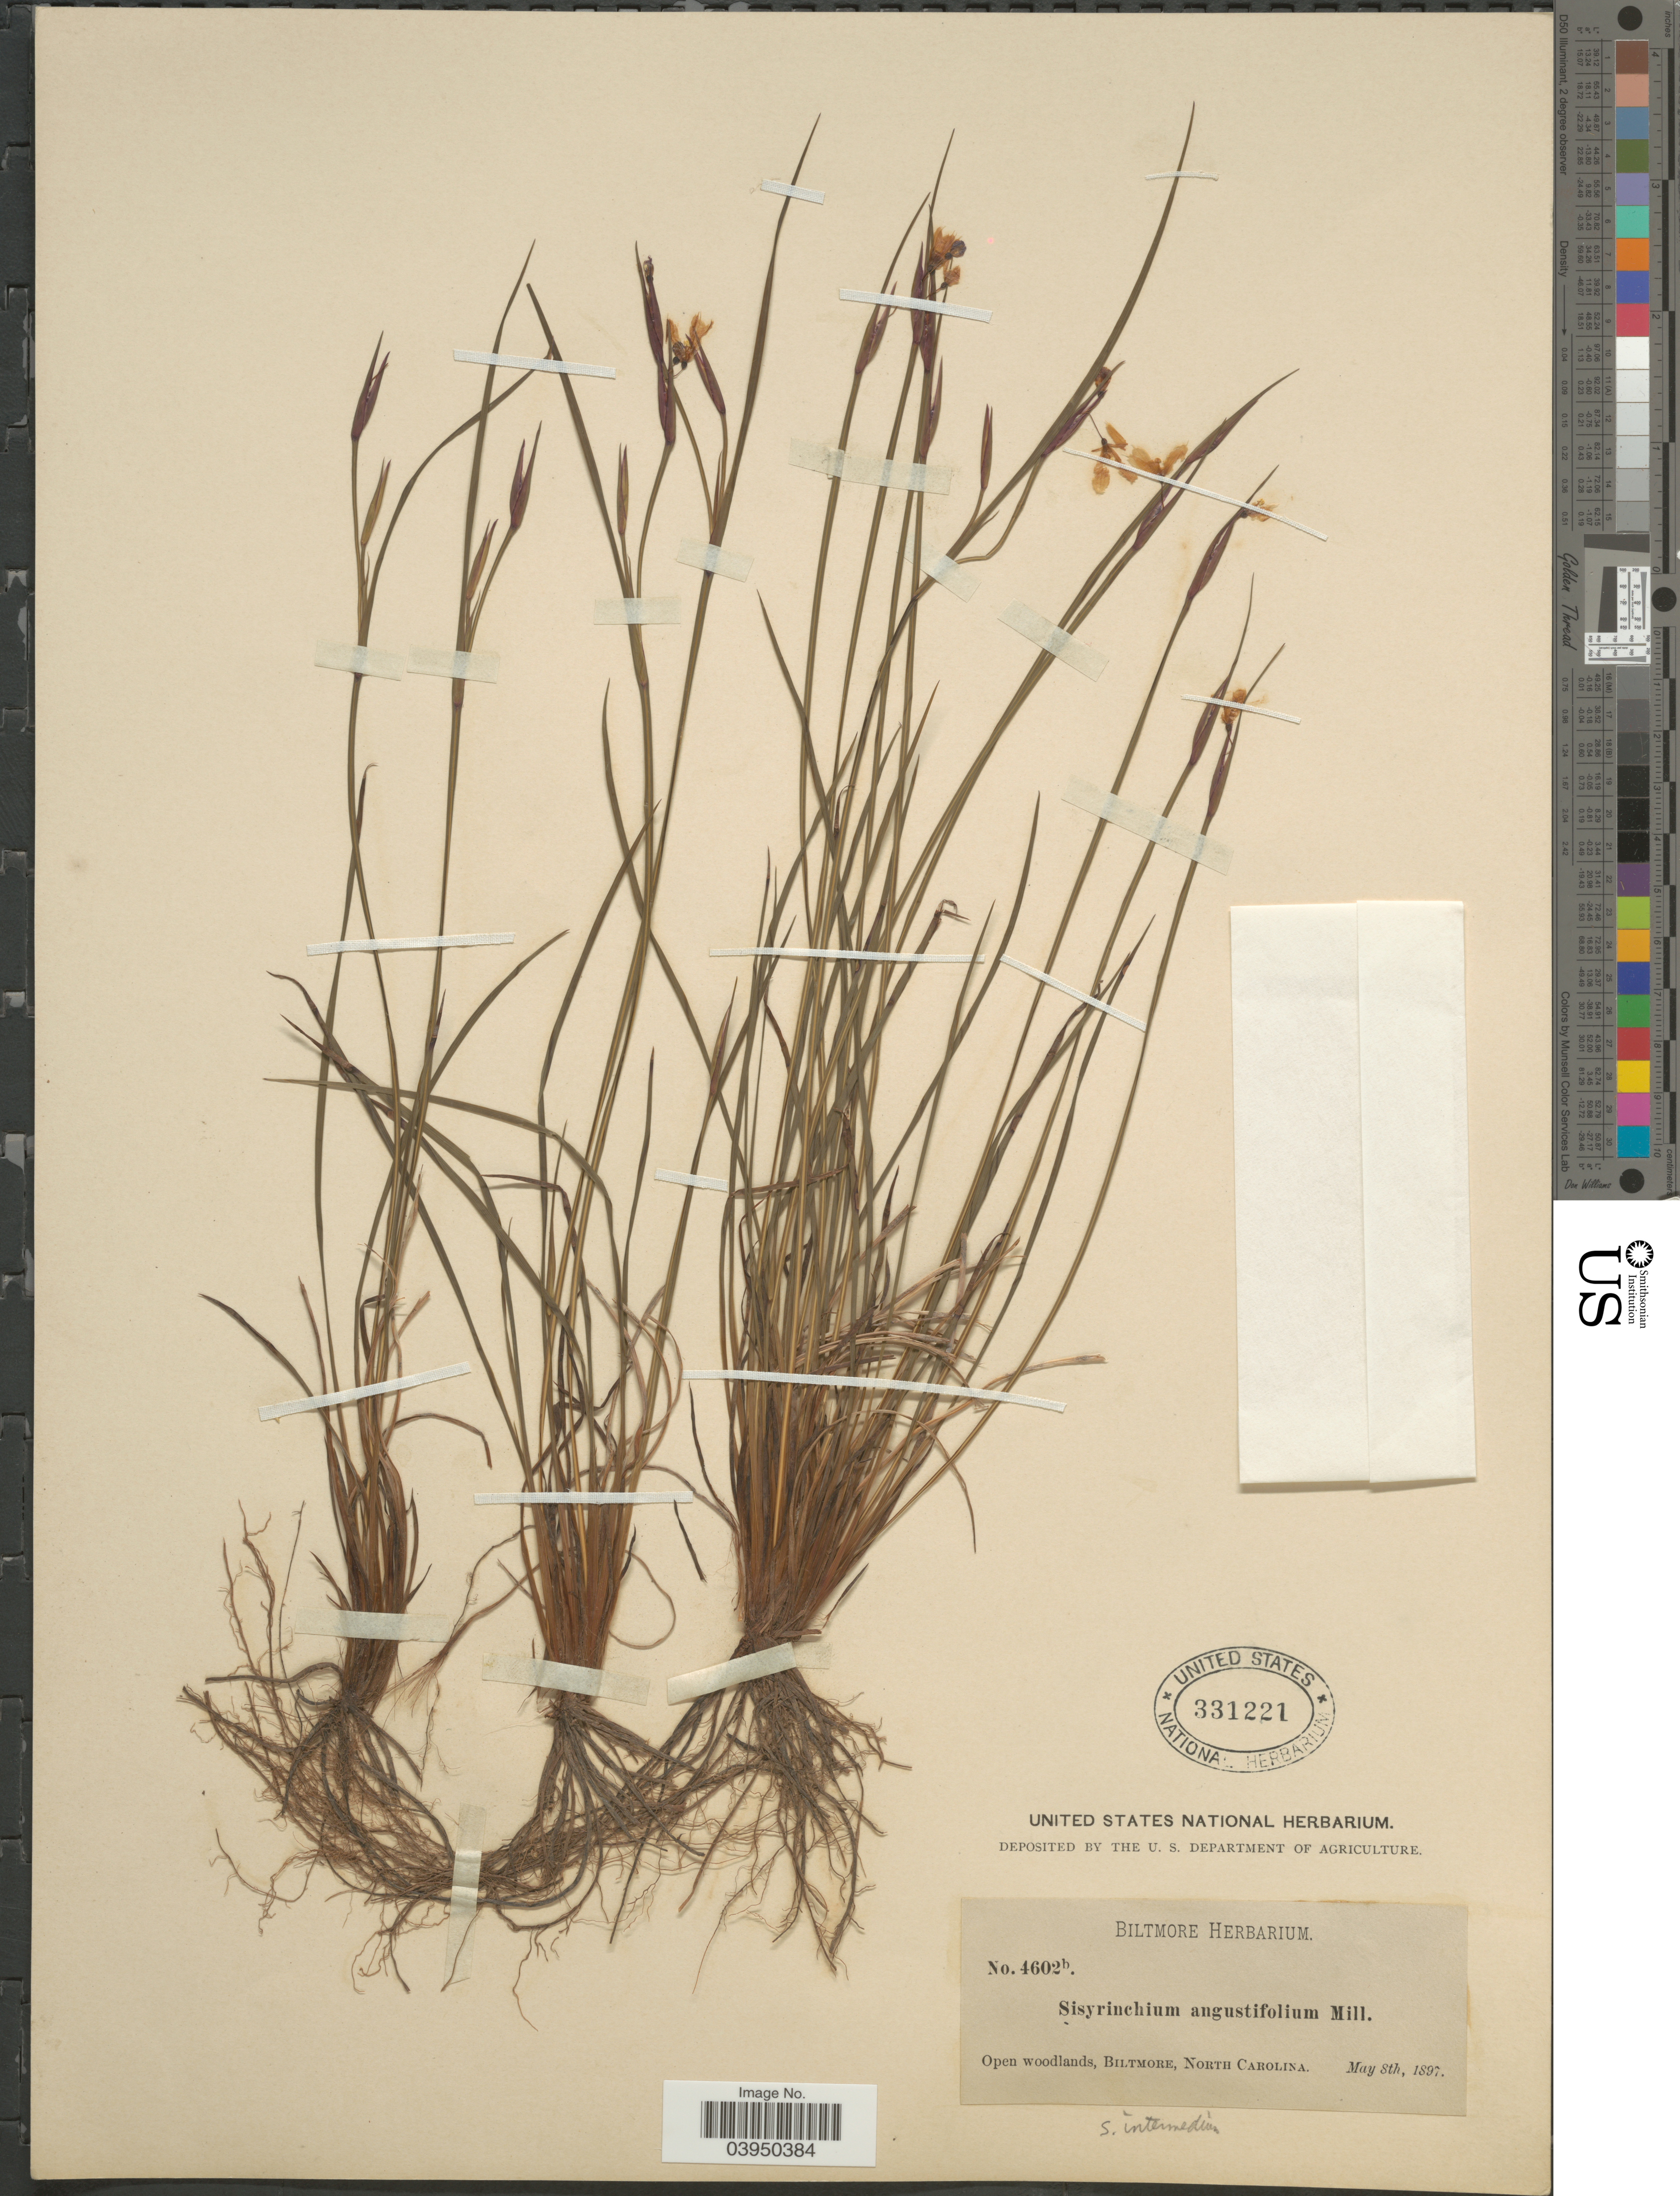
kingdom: Plantae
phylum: Tracheophyta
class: Liliopsida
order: Asparagales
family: Iridaceae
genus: Sisyrinchium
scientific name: Sisyrinchium angustifolium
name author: Mill.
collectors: ex herb. Biltmore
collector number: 4602b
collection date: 1897-05-08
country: United States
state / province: North Carolina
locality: Biltmore.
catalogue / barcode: US 331221